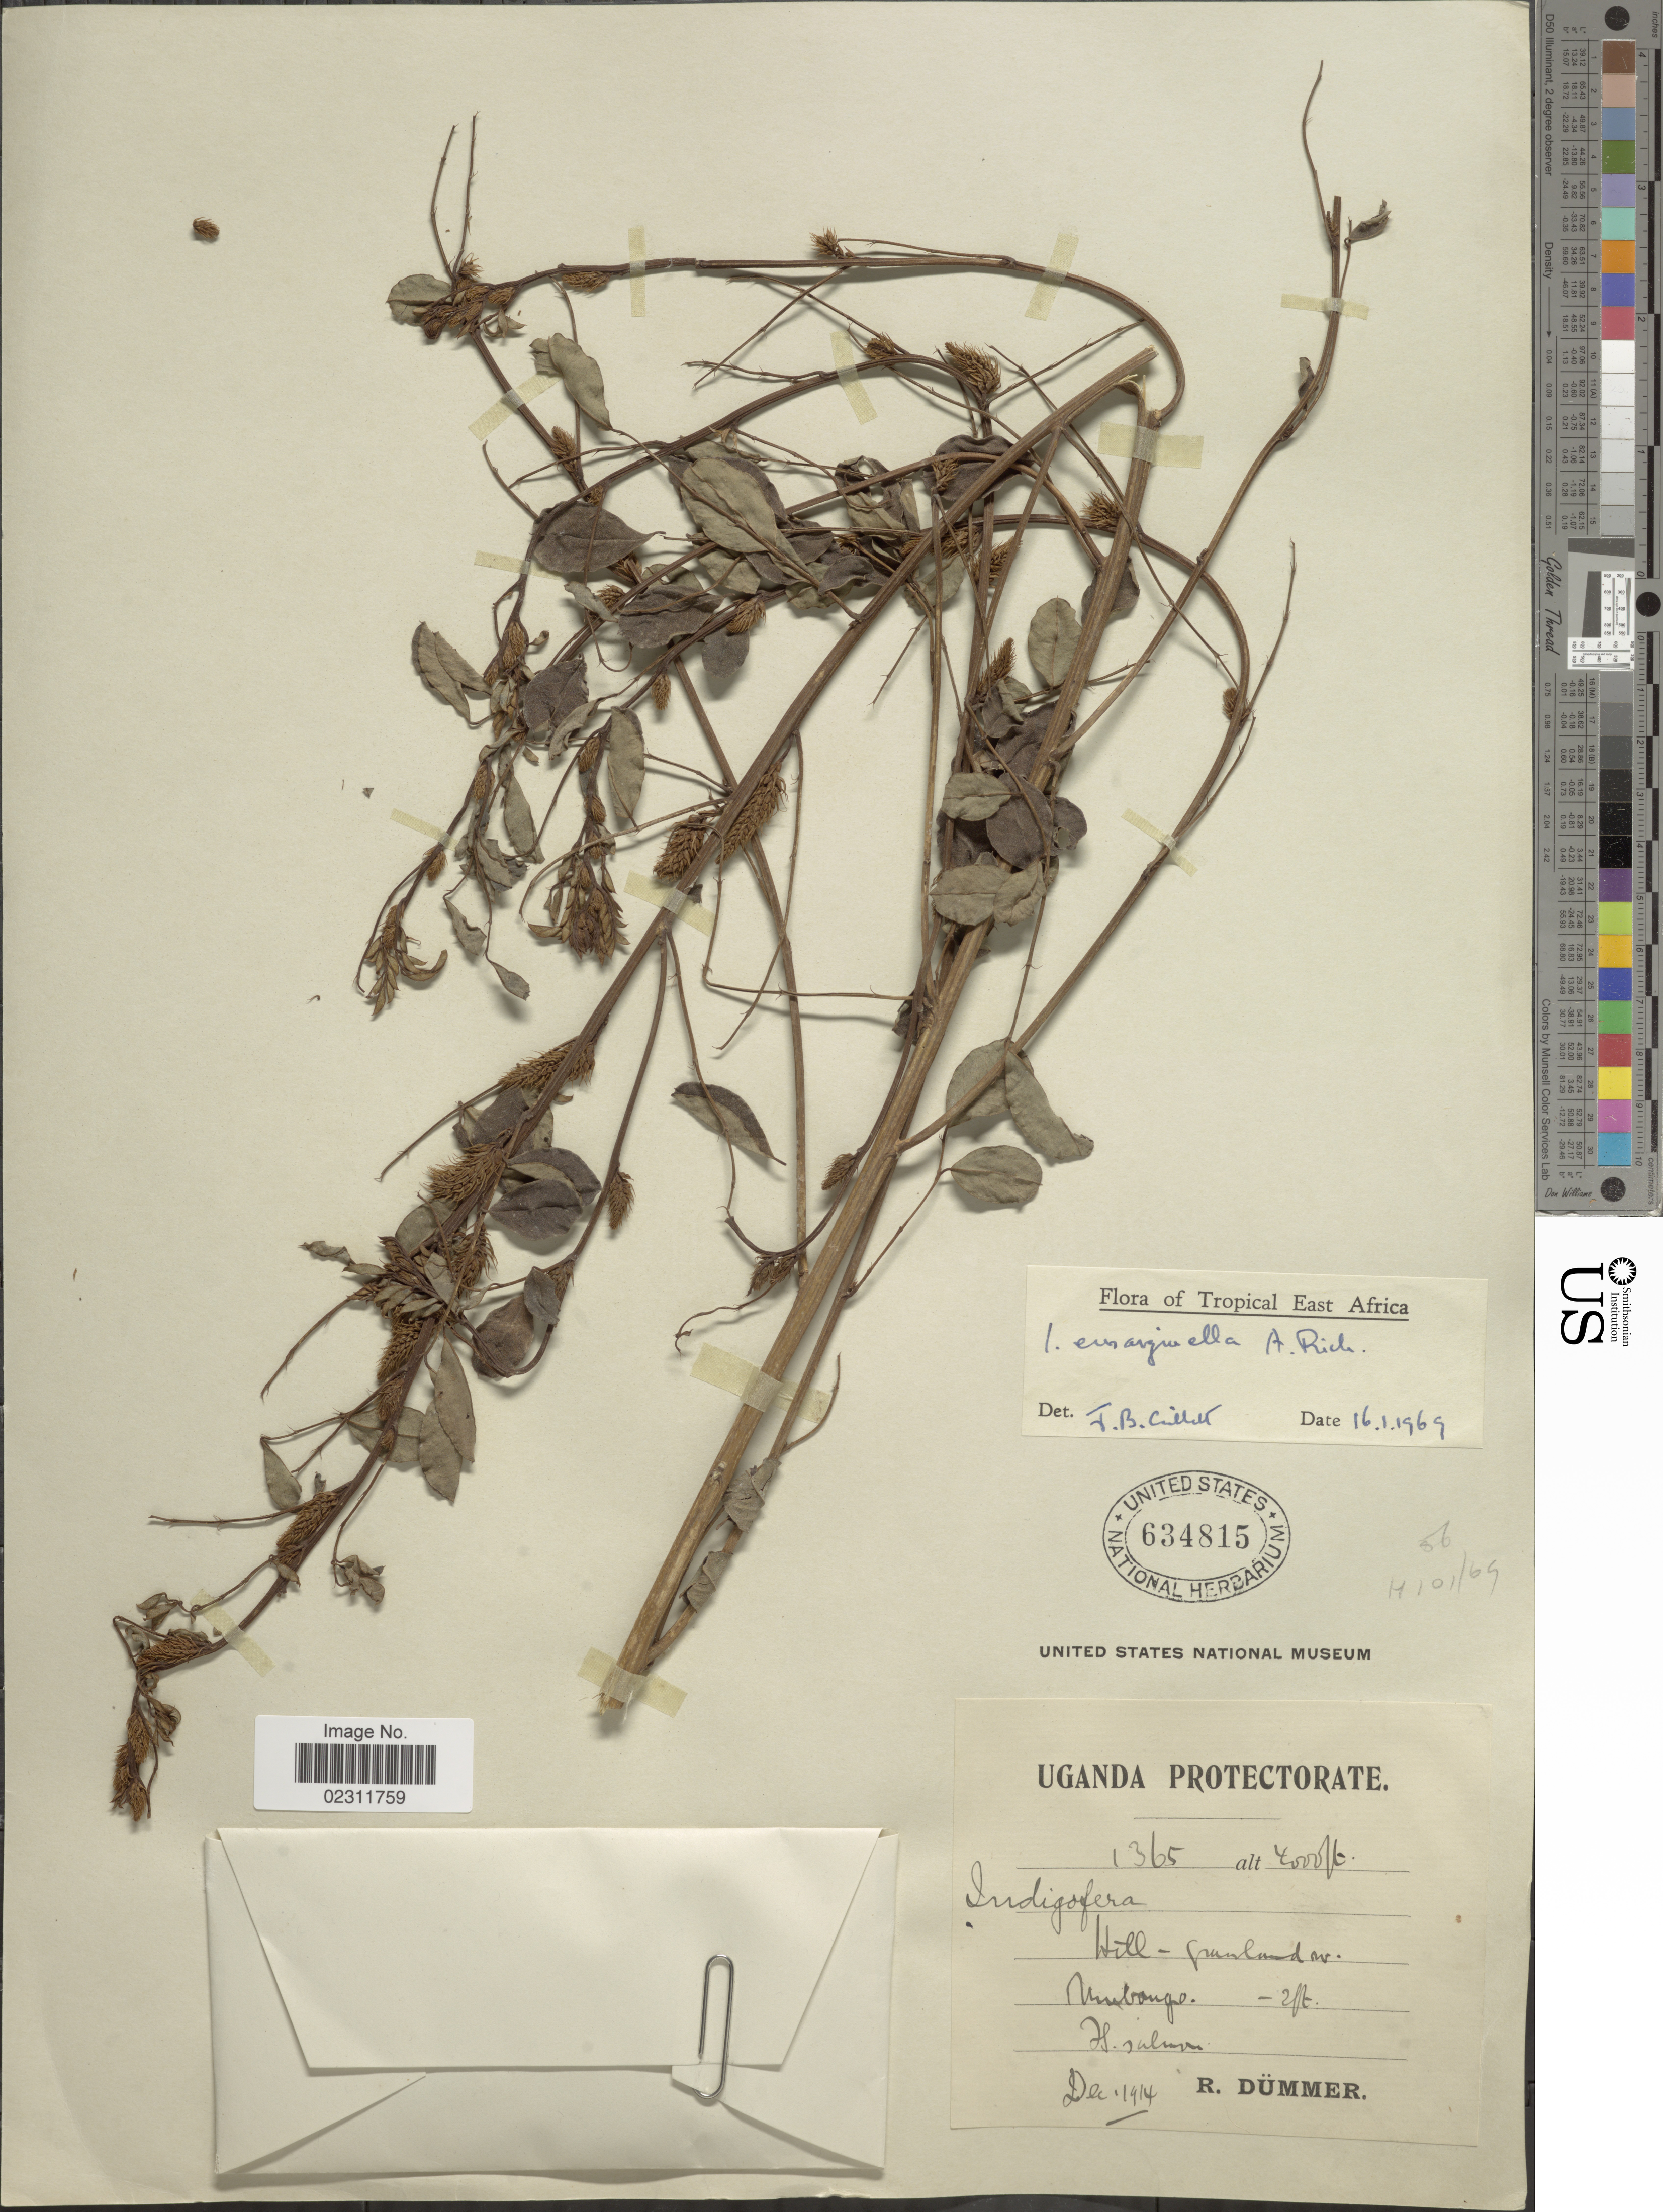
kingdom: Plantae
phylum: Tracheophyta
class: Magnoliopsida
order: Fabales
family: Fabaceae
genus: Indigofera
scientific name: Indigofera emarginella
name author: Steud. ex A. Rich.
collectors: R. A. Dümmer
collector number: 1365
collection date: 1914-12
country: Uganda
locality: Tropical East Africa, Uganda Protectorate, Mubango.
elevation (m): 1219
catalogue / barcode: US 634815